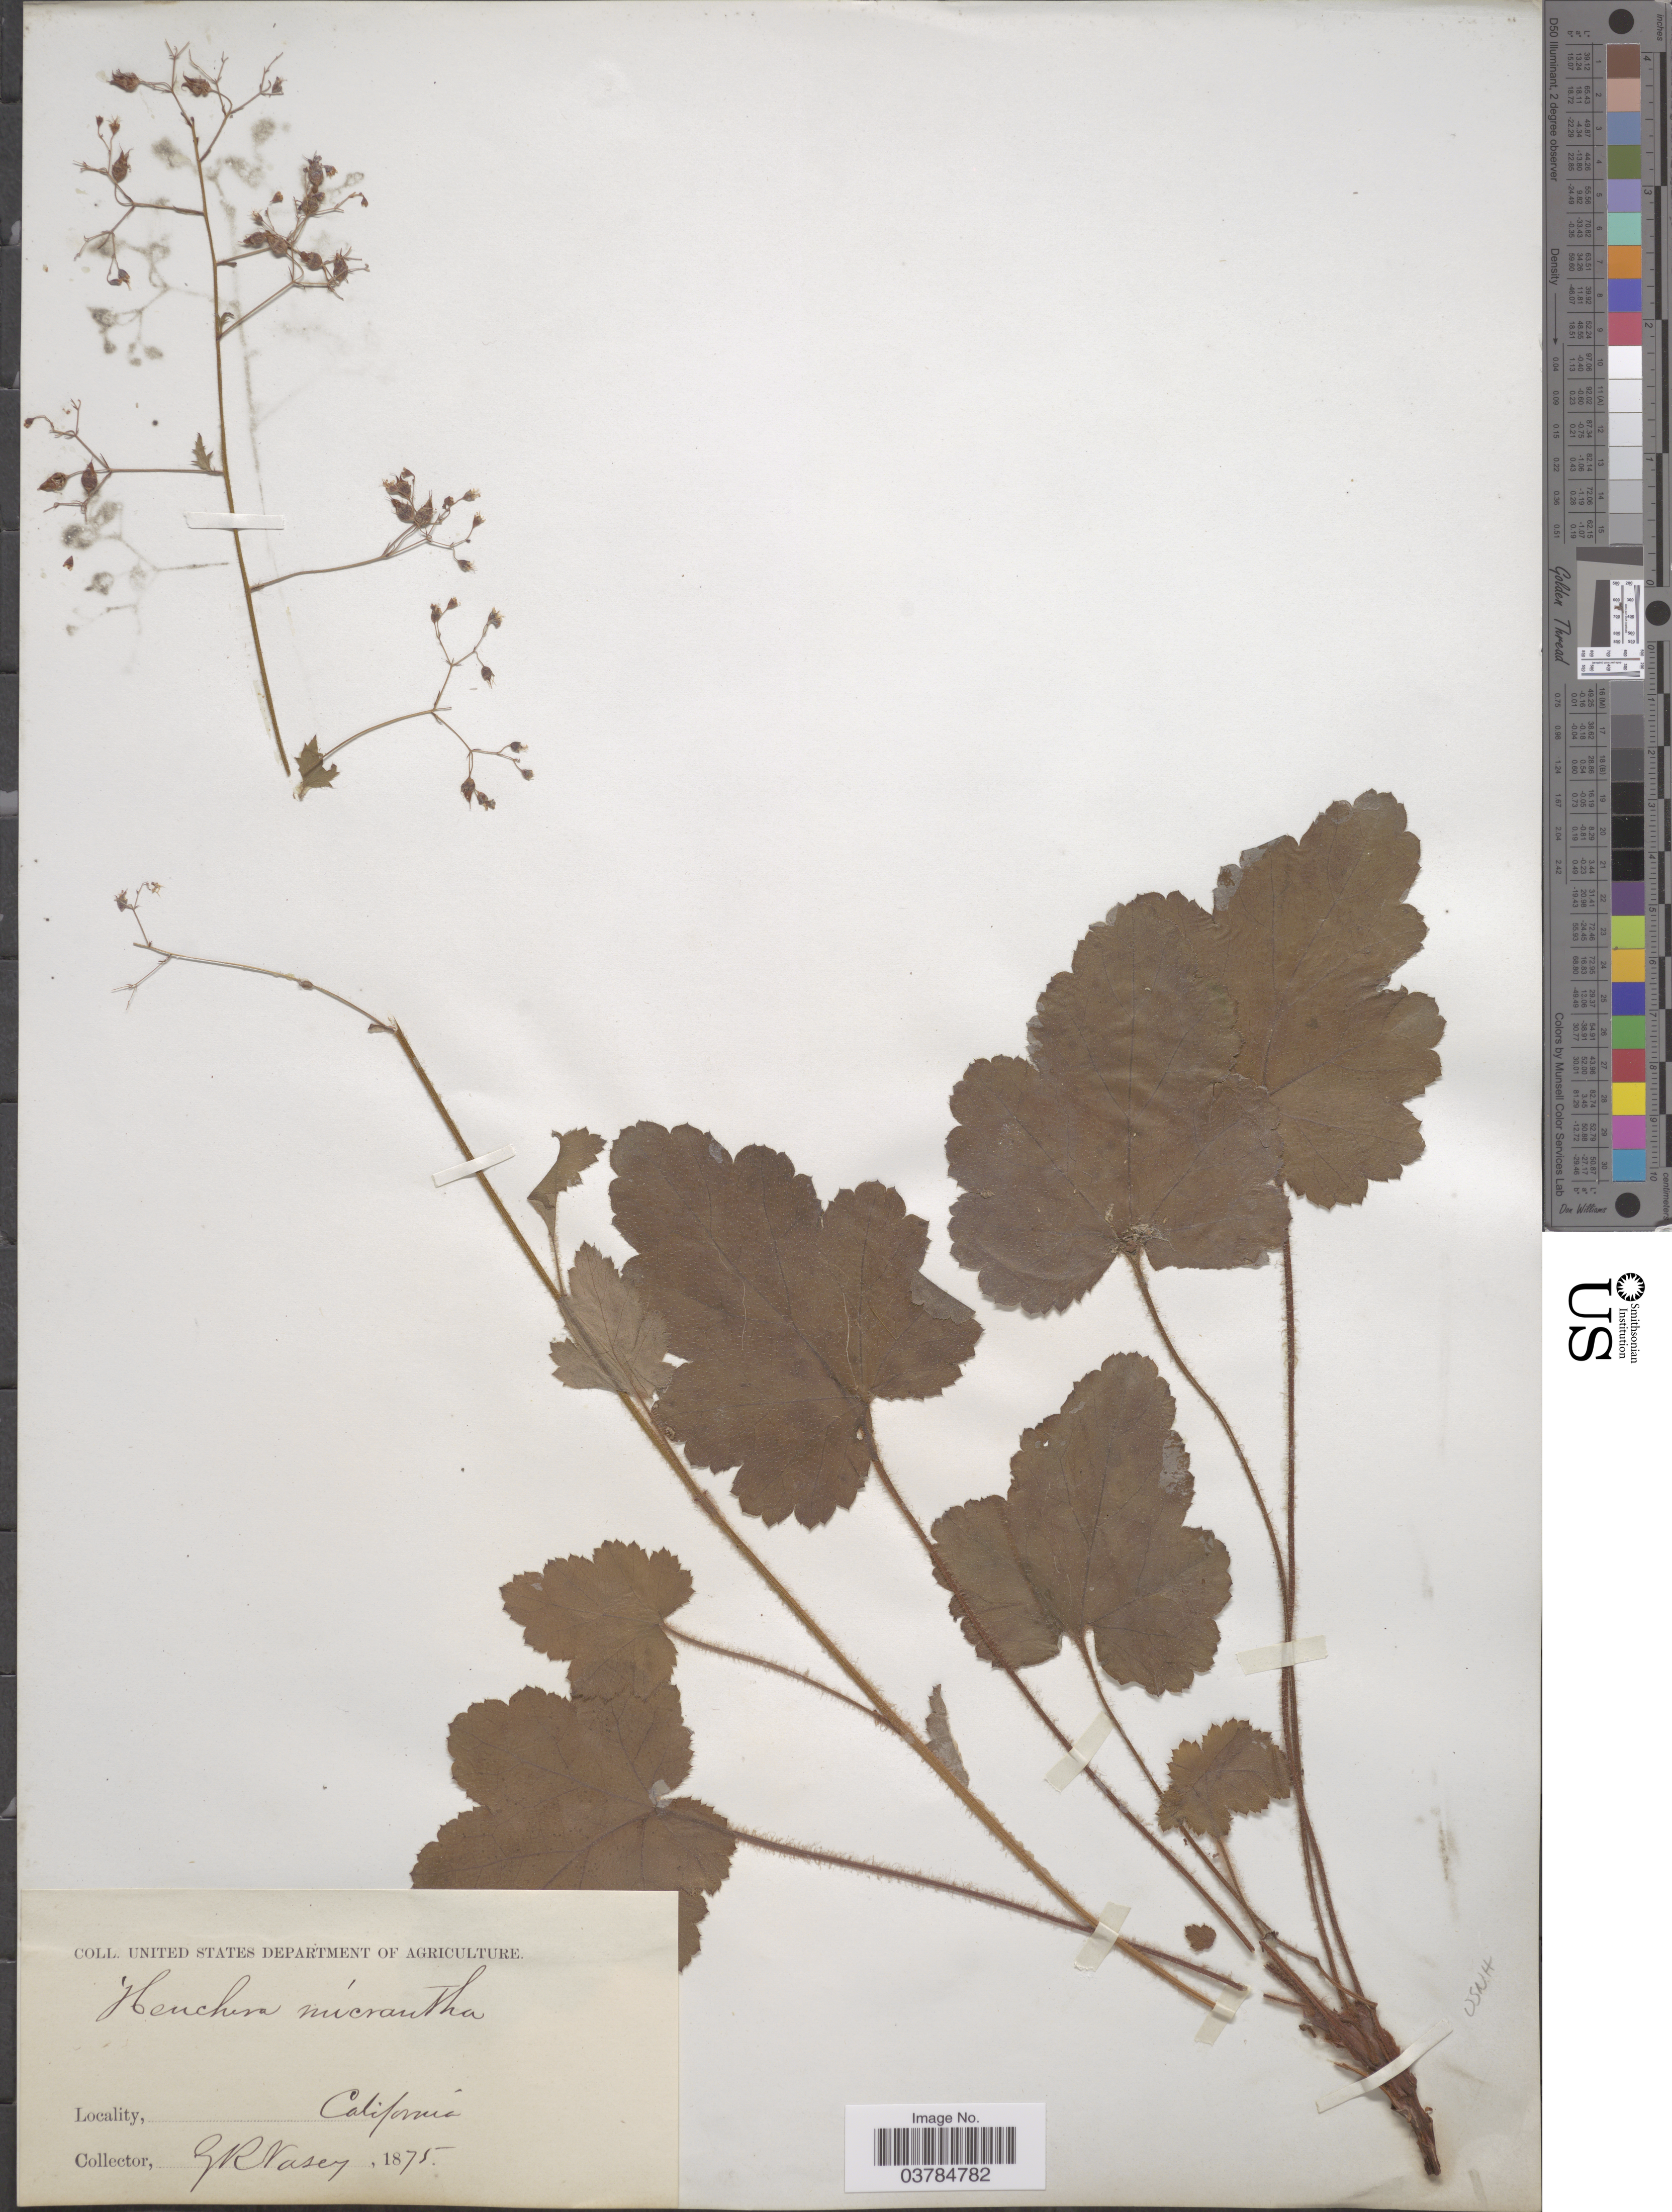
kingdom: Plantae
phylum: Tracheophyta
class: Magnoliopsida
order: Saxifragales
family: Saxifragaceae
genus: Heuchera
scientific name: Heuchera micrantha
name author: Douglas ex Lindl.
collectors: G. R. Vasey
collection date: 1875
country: United States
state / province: California